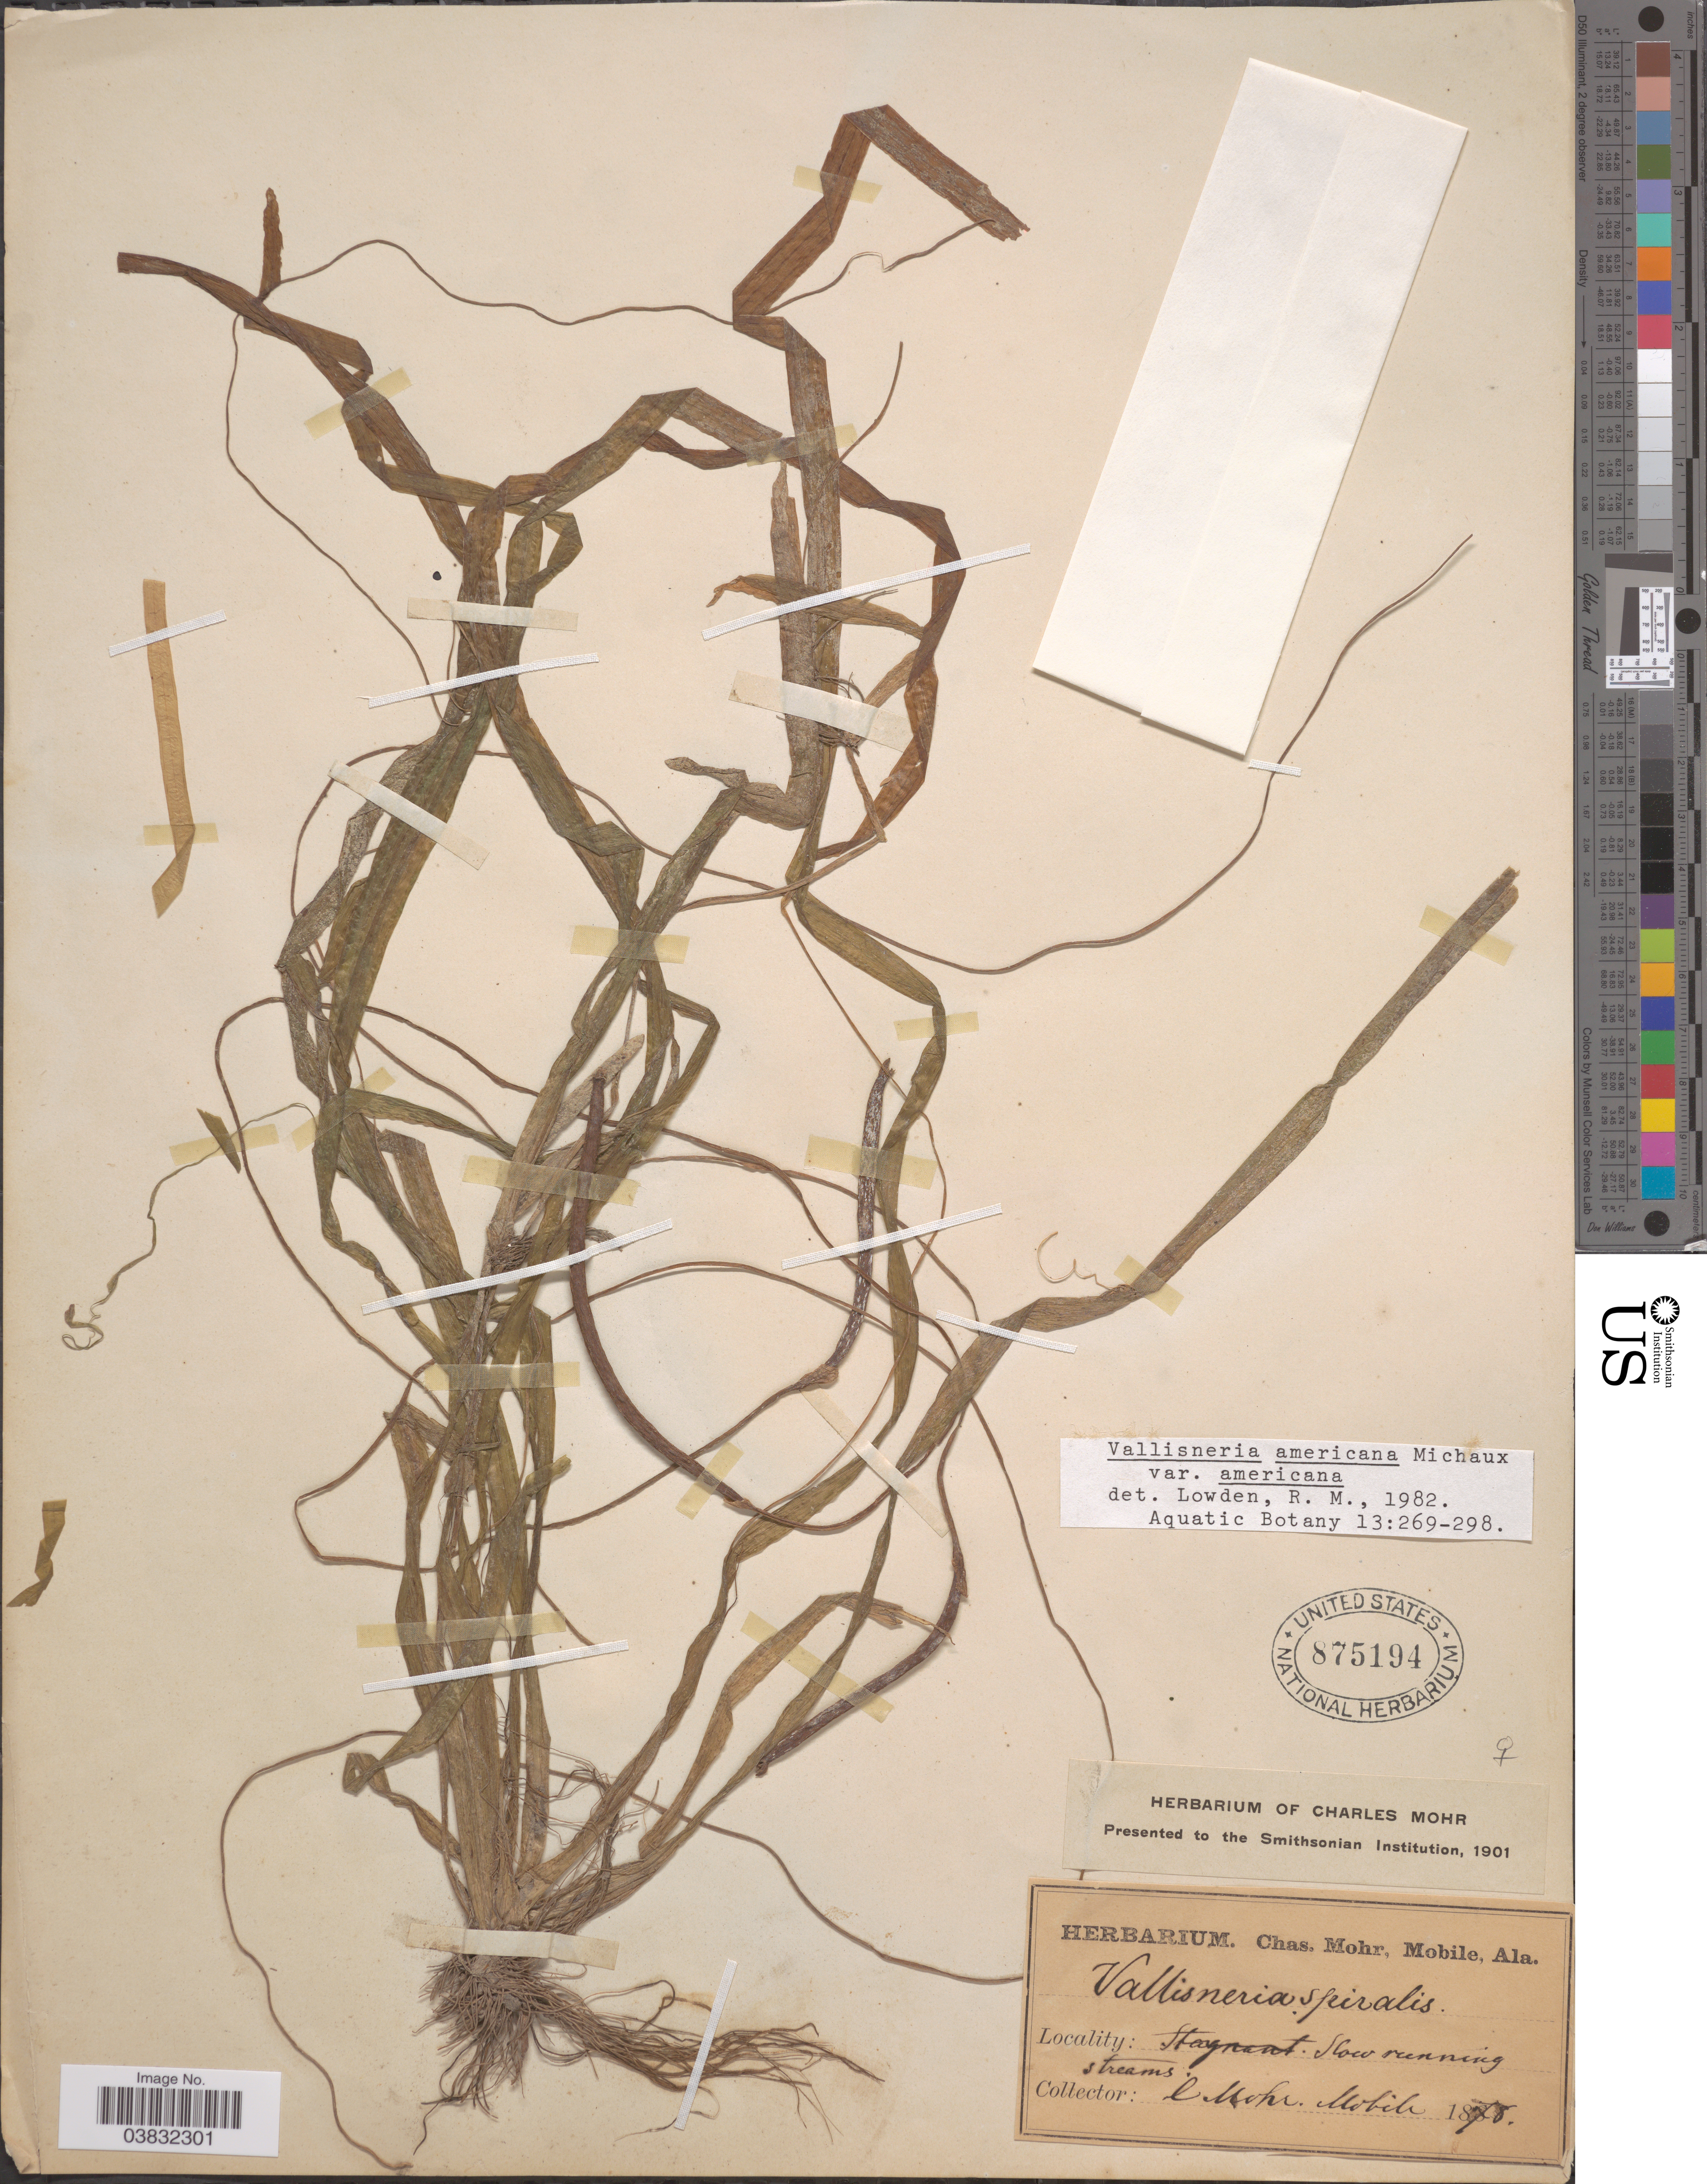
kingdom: Plantae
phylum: Tracheophyta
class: Liliopsida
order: Alismatales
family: Hydrocharitaceae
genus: Vallisneria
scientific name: Vallisneria americana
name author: Michx.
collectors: Mohr, C. T. (herbarium)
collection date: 1878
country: United States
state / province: Alabama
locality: Mobile.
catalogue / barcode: US 875194